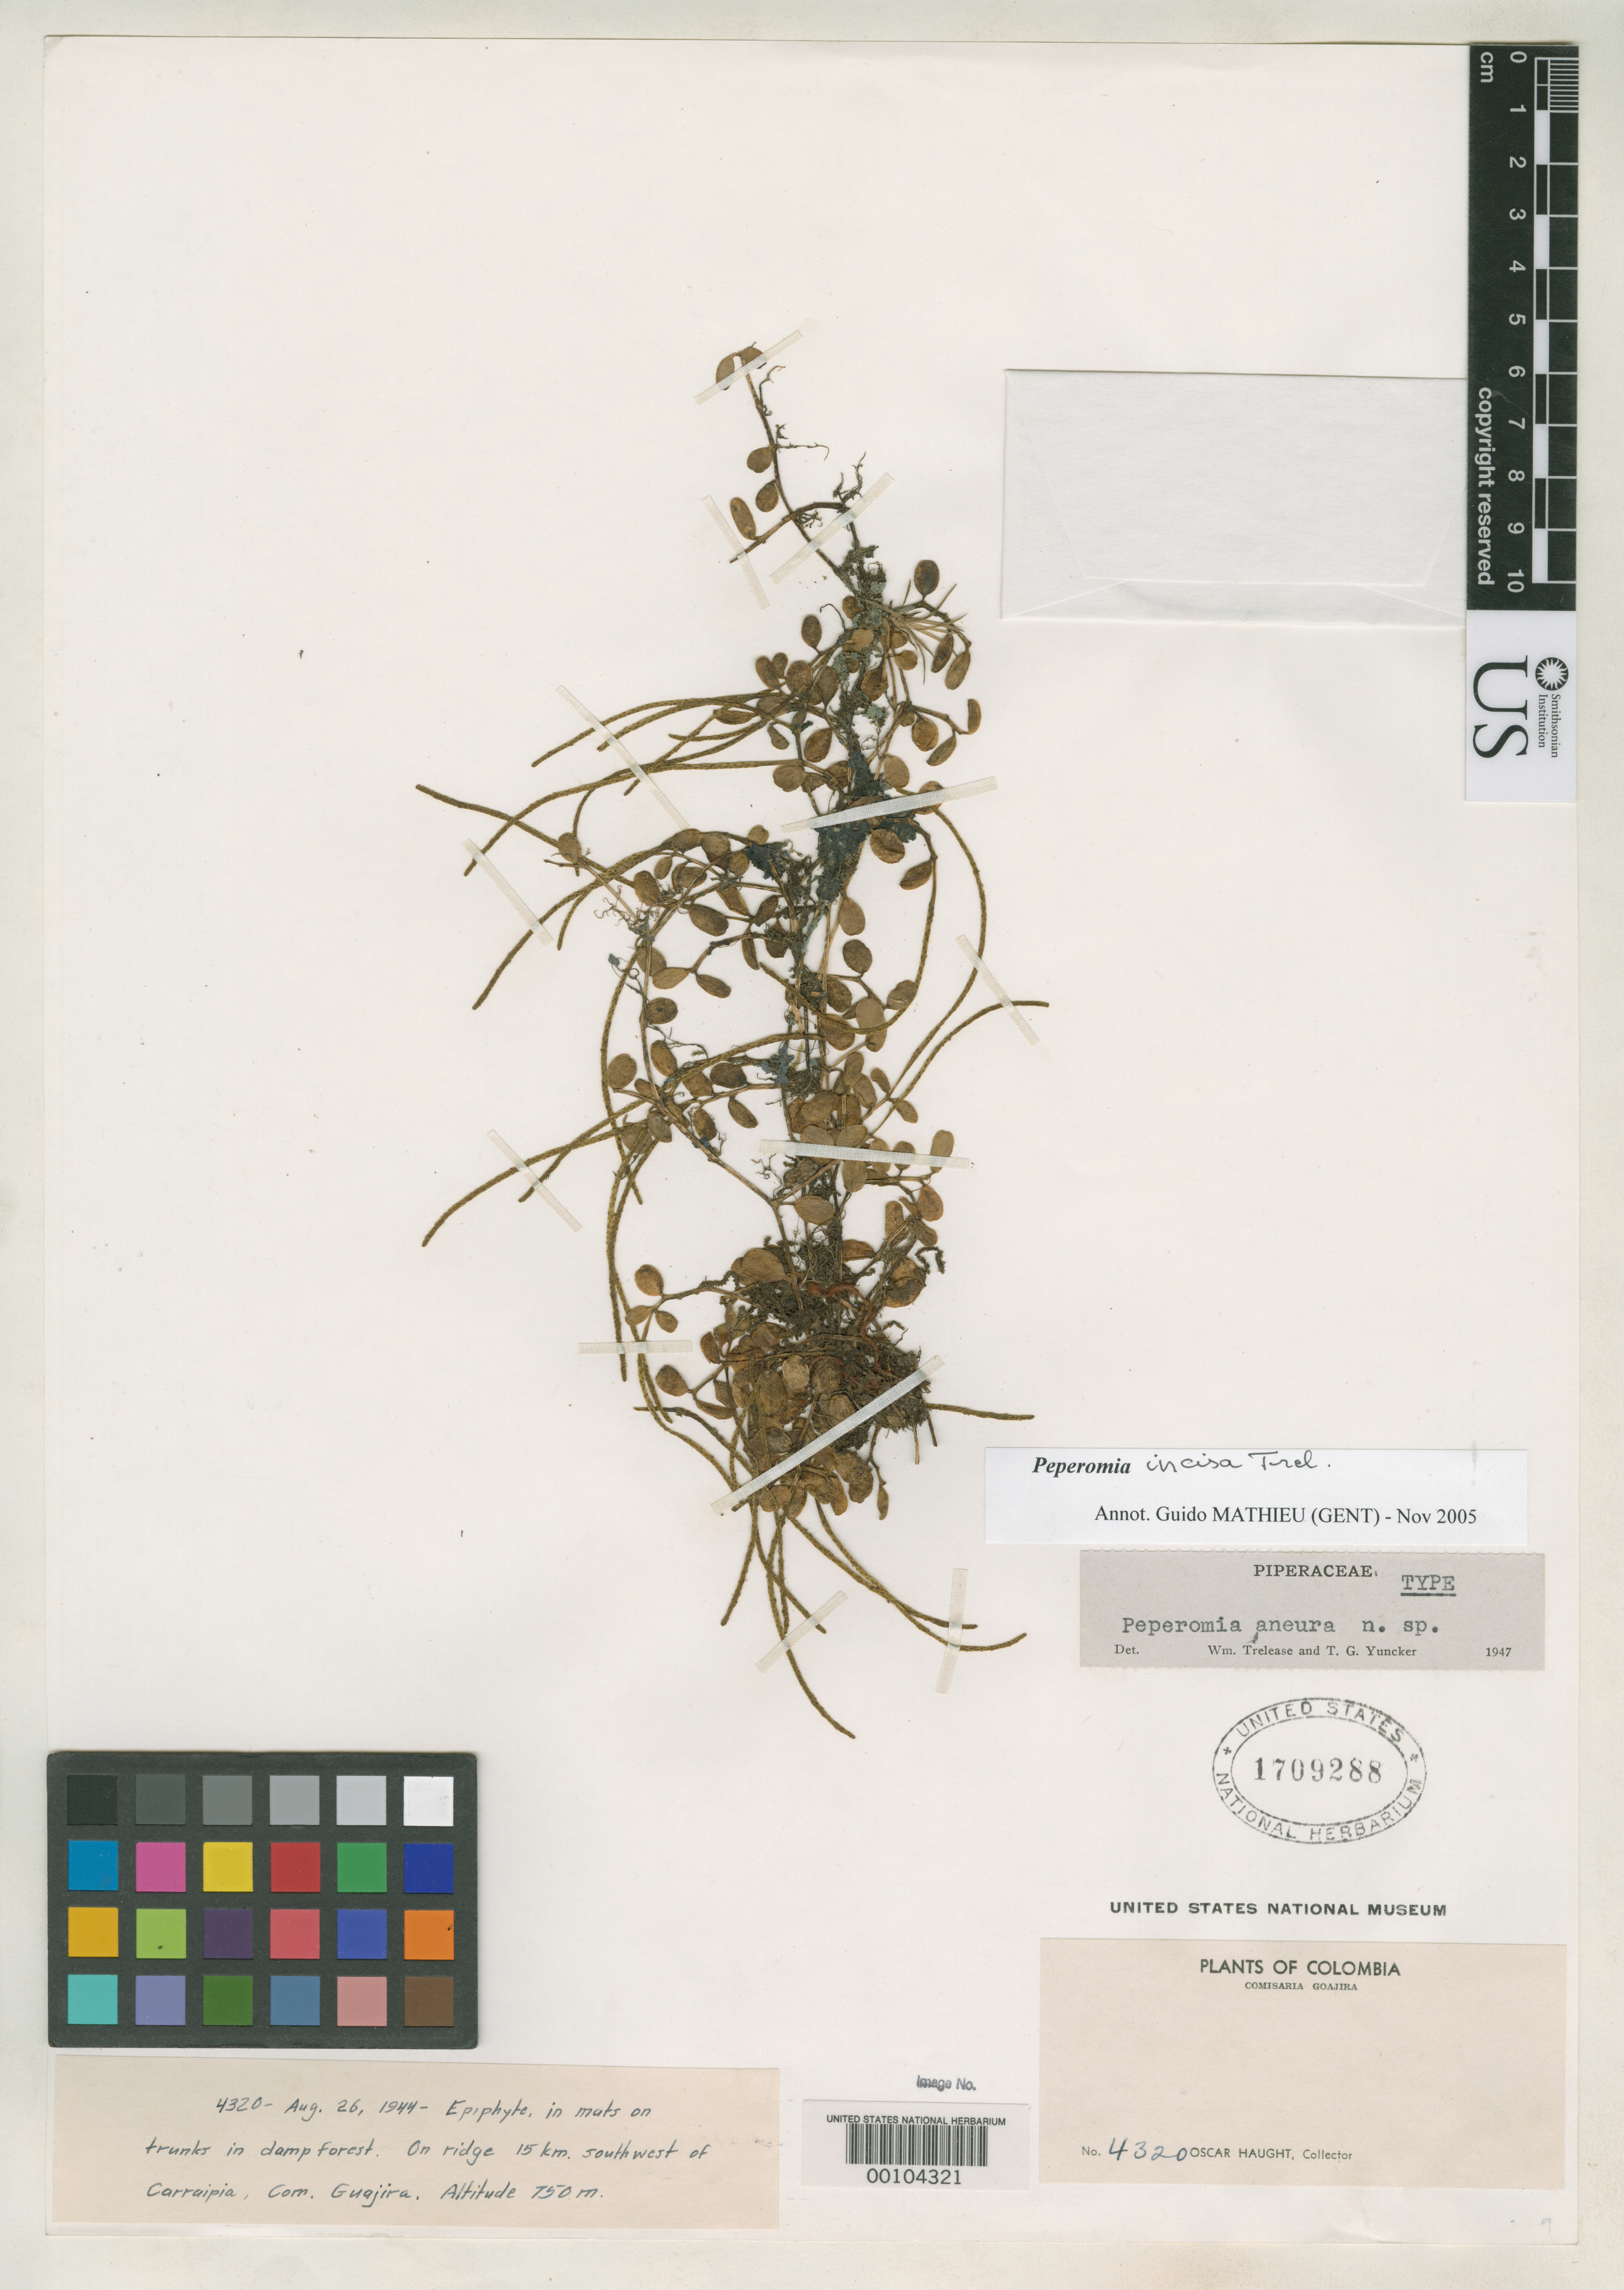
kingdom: Plantae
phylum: Tracheophyta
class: Magnoliopsida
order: Piperales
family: Piperaceae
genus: Peperomia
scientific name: Peperomia aneura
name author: Yunck.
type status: Holotype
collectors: O. L. Haught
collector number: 4320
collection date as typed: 26 Aug 1944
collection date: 1944-08-26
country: Colombia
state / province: La Guajira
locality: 15 km. SW of Carraipia.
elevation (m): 750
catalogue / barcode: US 1709288